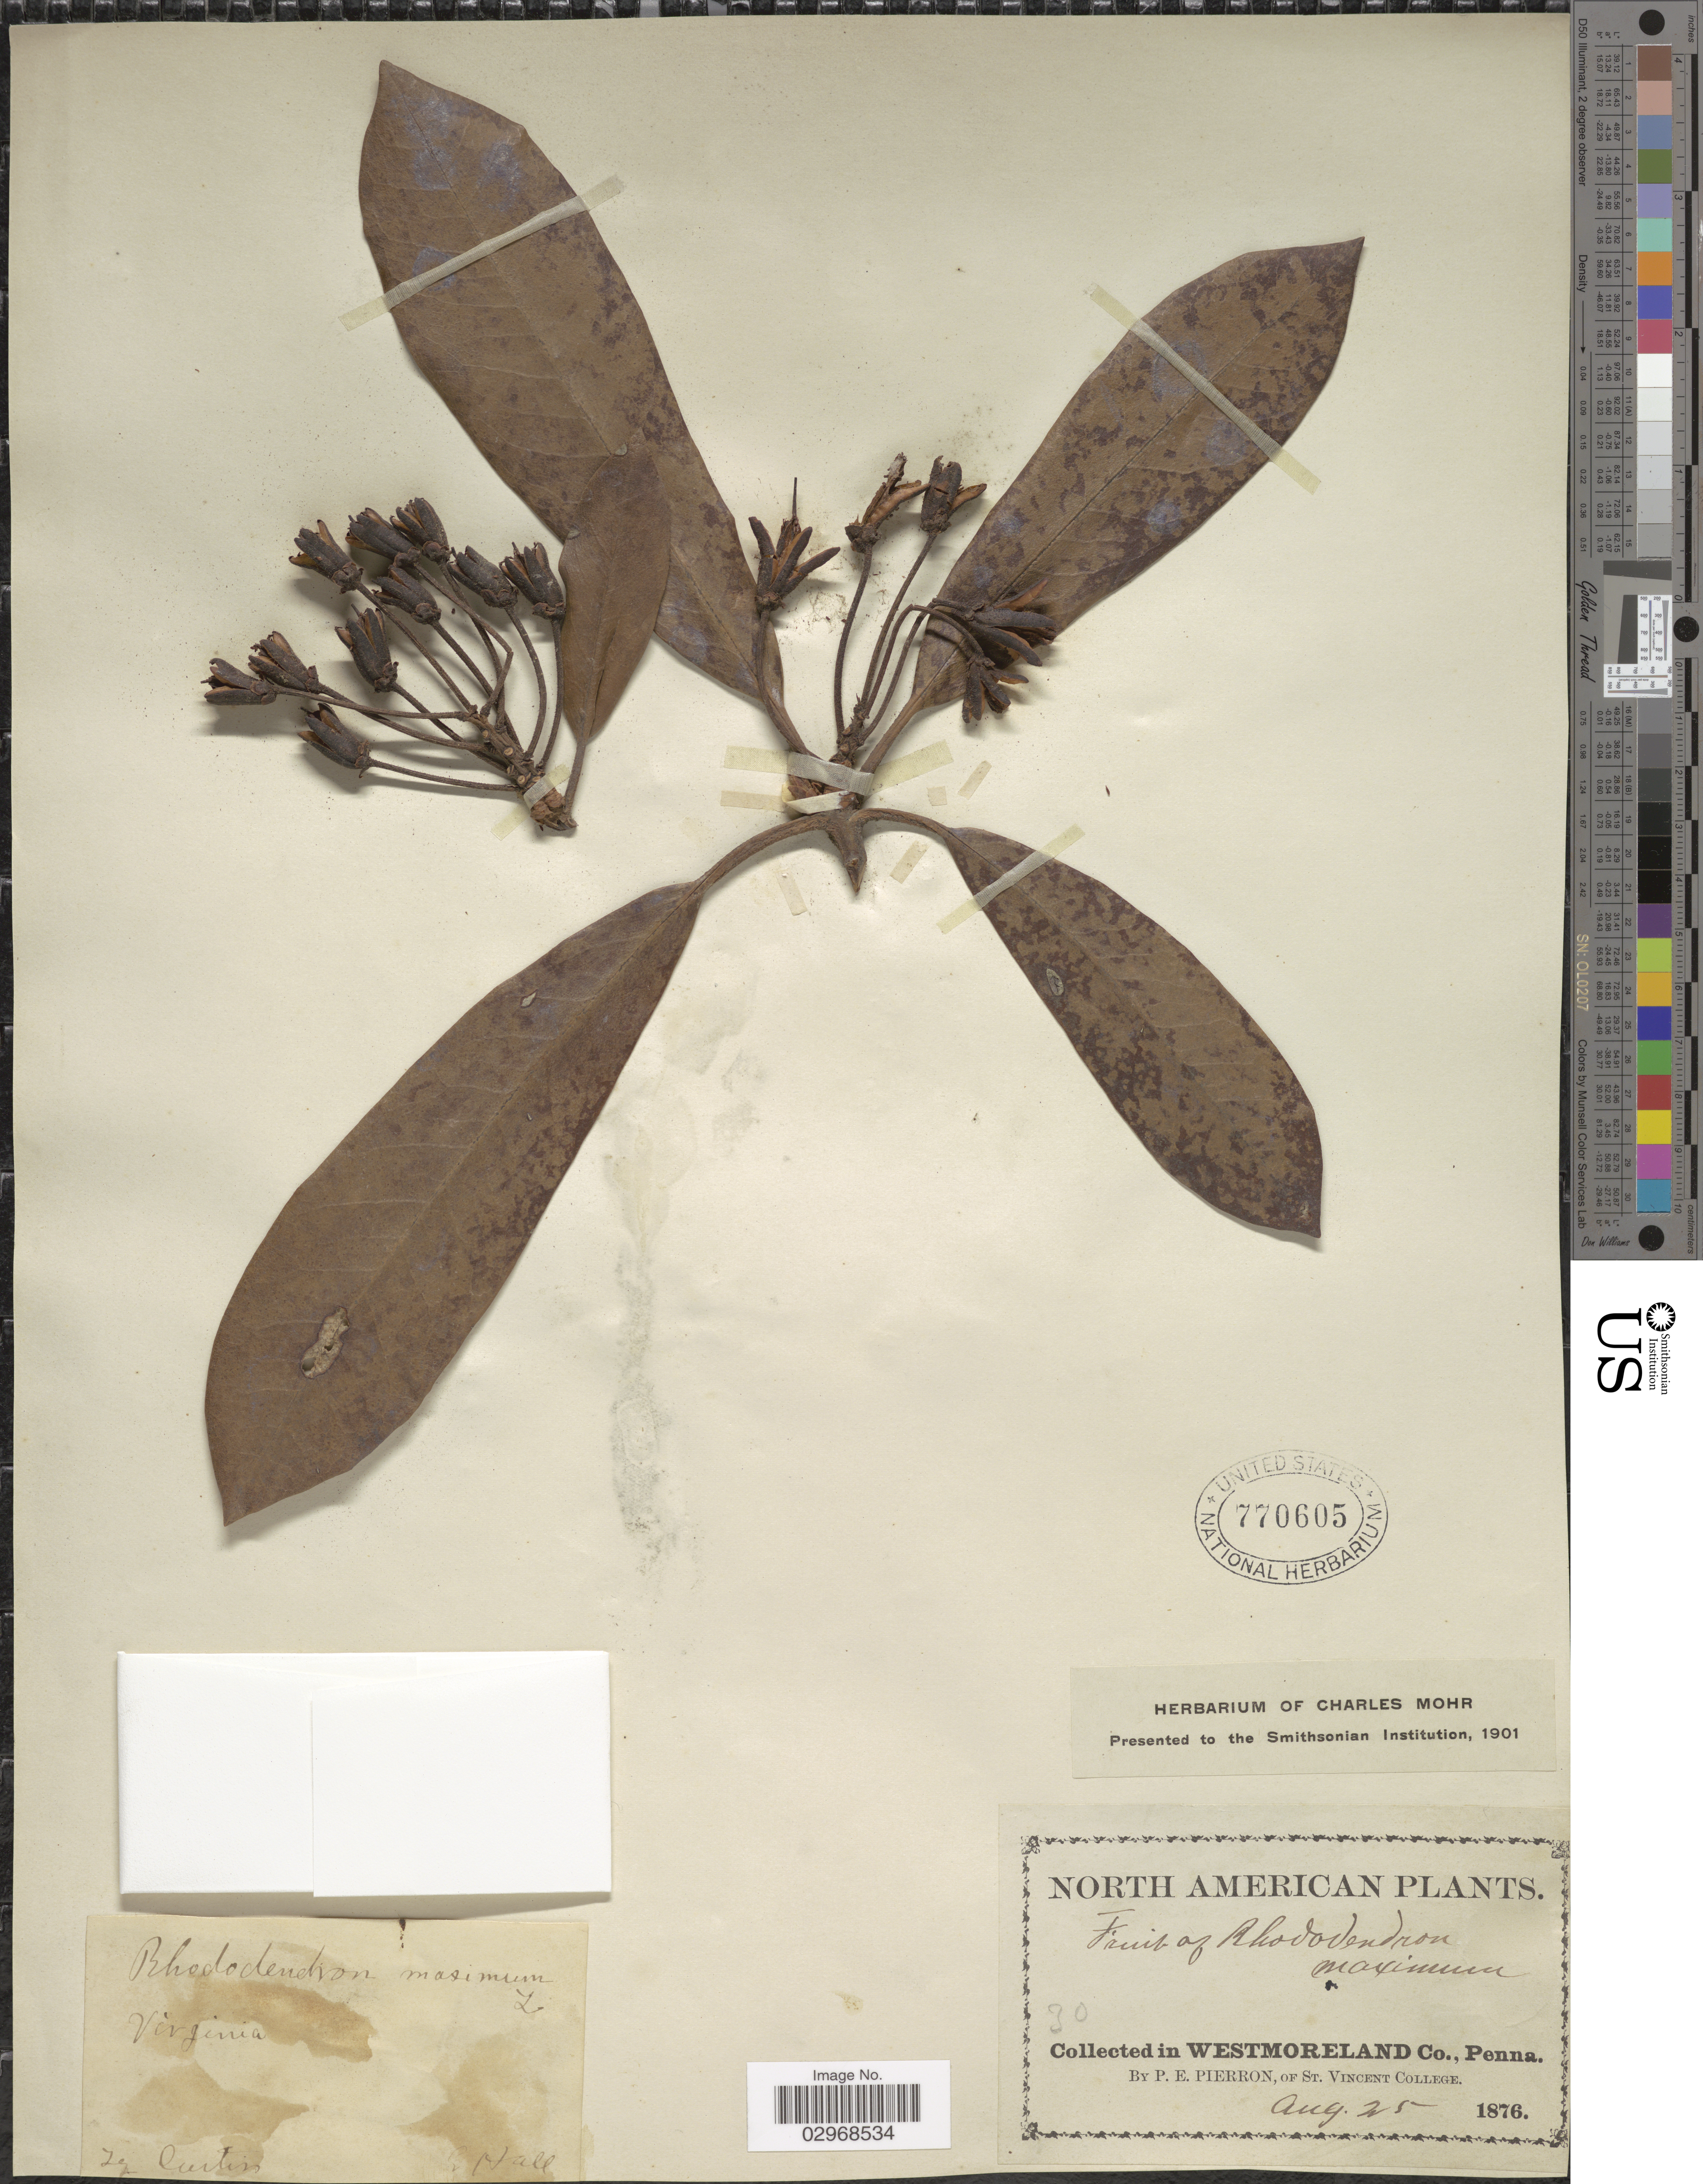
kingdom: Plantae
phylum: Tracheophyta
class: Magnoliopsida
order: Ericales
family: Ericaceae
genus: Rhododendron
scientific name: Rhododendron maximum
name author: L.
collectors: -. Curtiss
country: United States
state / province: Virginia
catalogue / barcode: US 770605